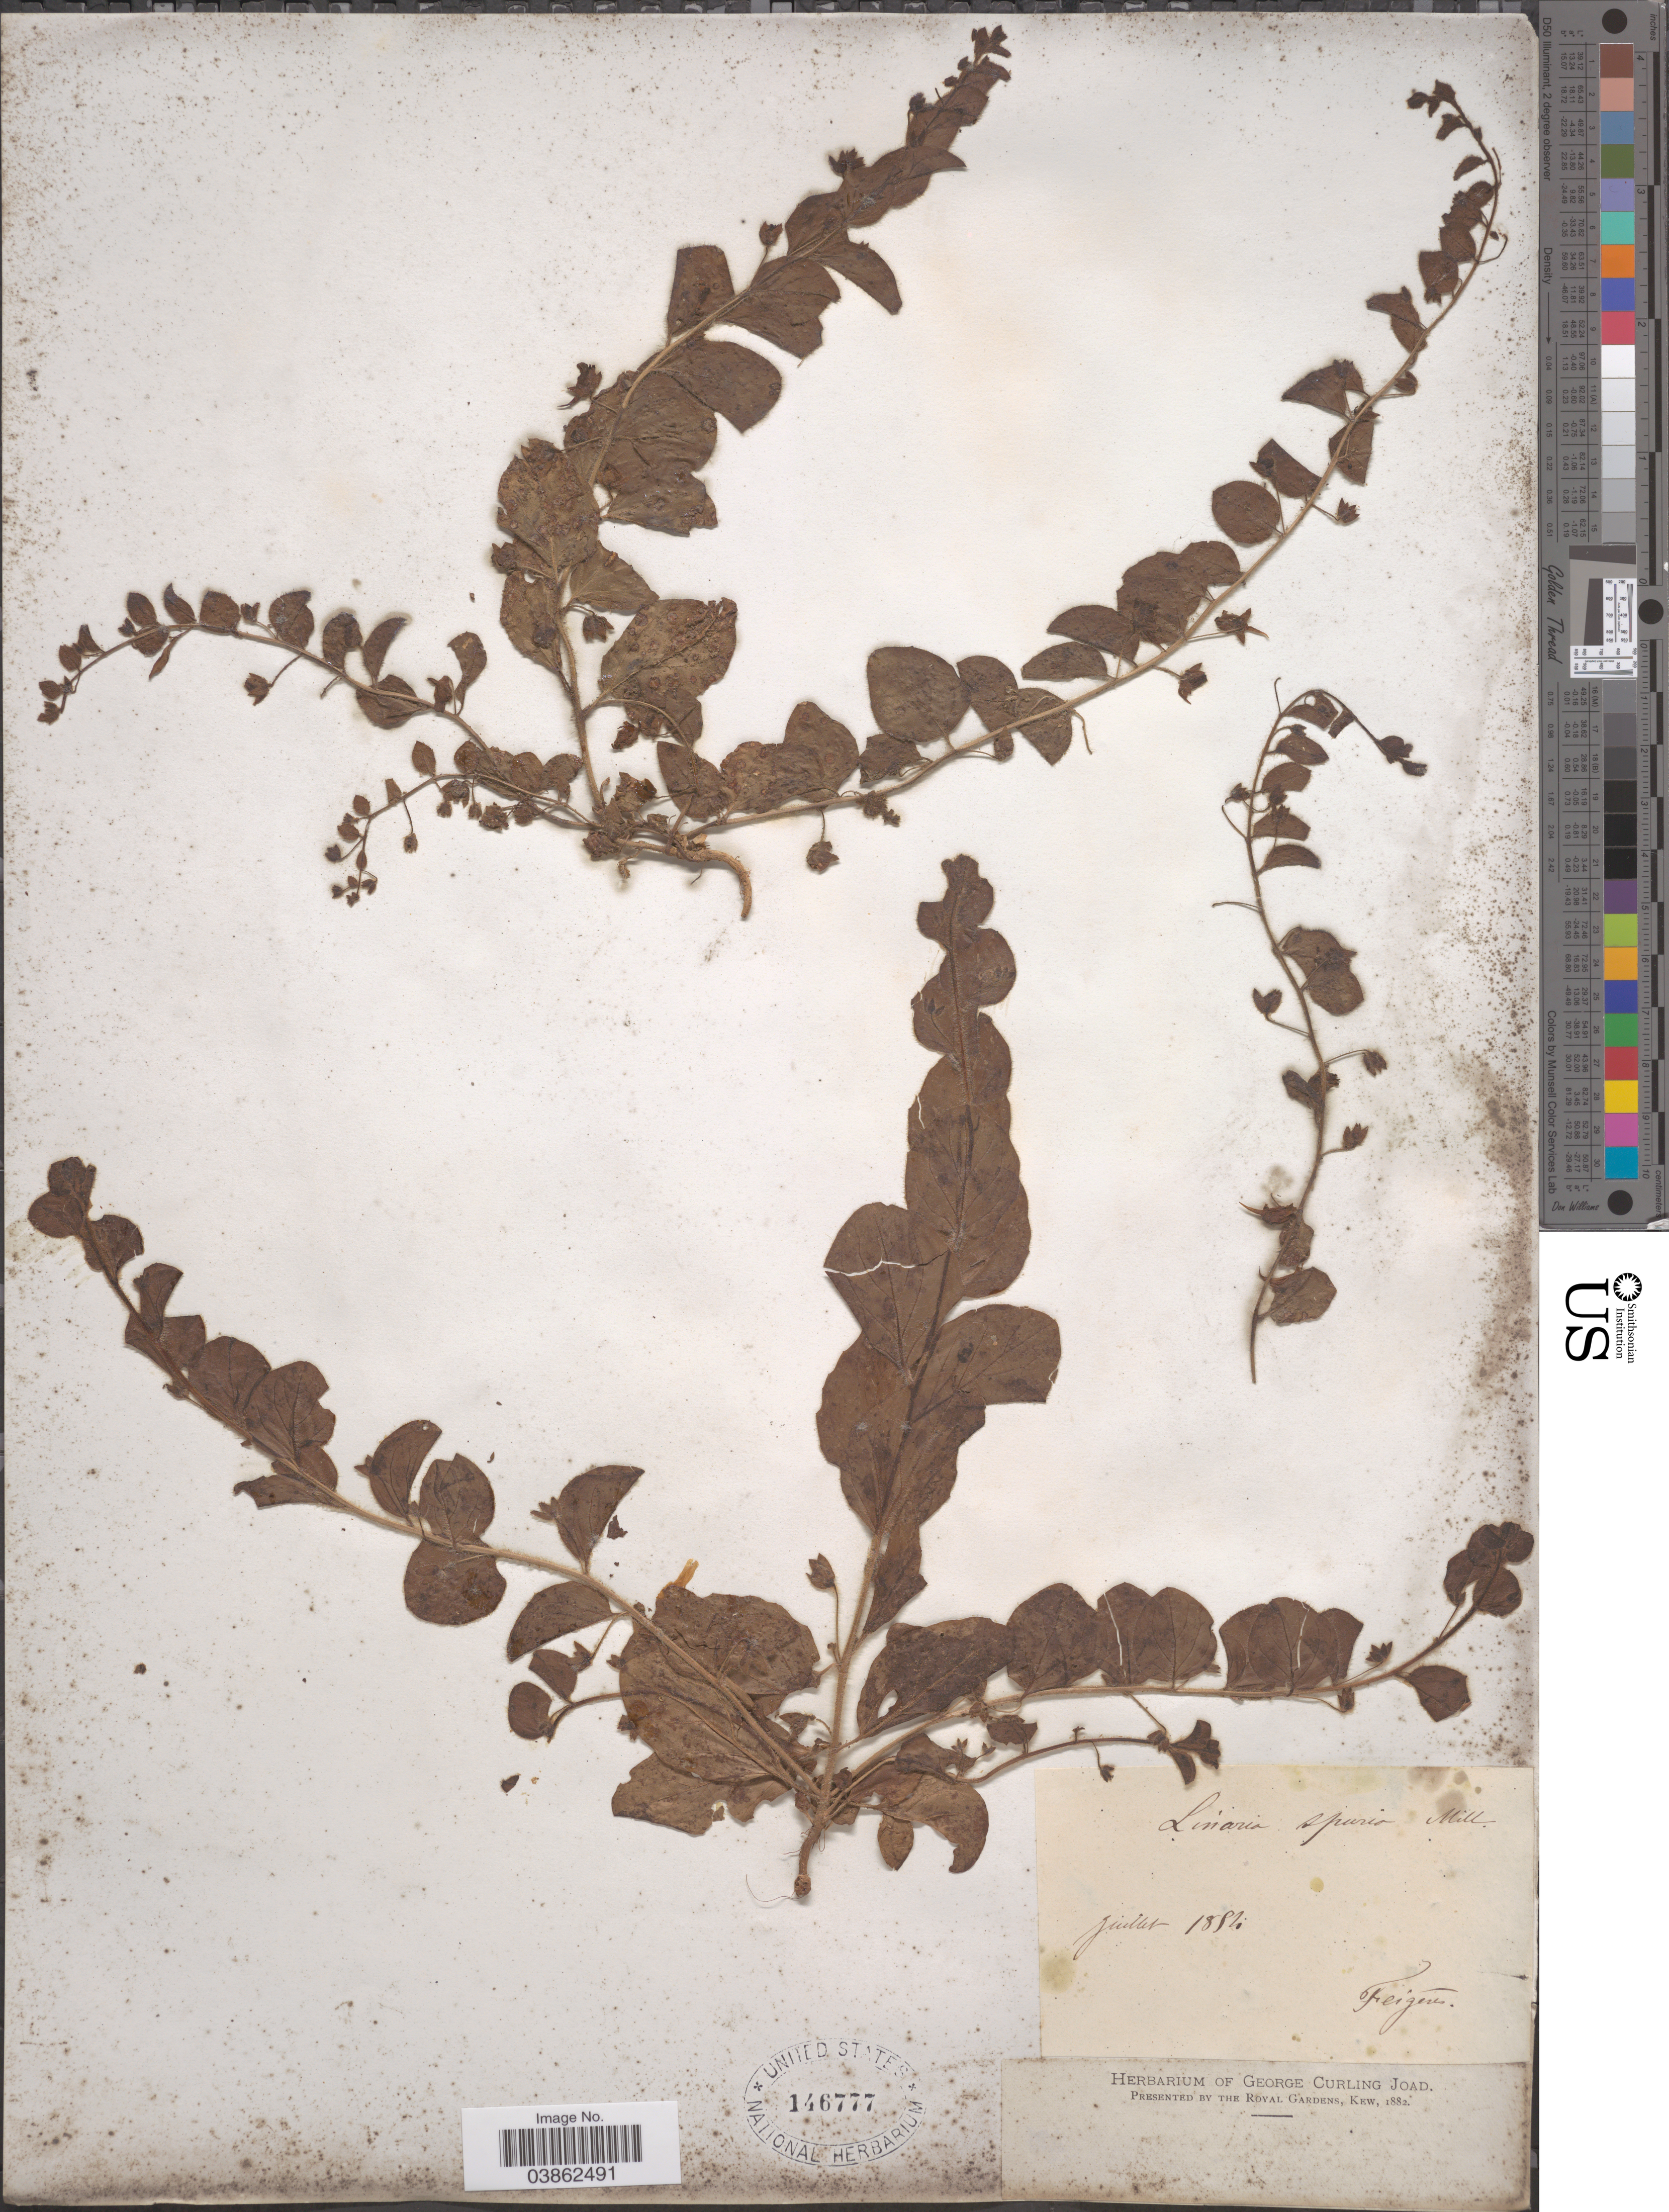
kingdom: Plantae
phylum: Tracheophyta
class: Magnoliopsida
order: Lamiales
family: Plantaginaceae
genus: Elatinoides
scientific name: Elatinoides spuria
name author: (L.) Wettst.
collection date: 1894-07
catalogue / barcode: US 146777